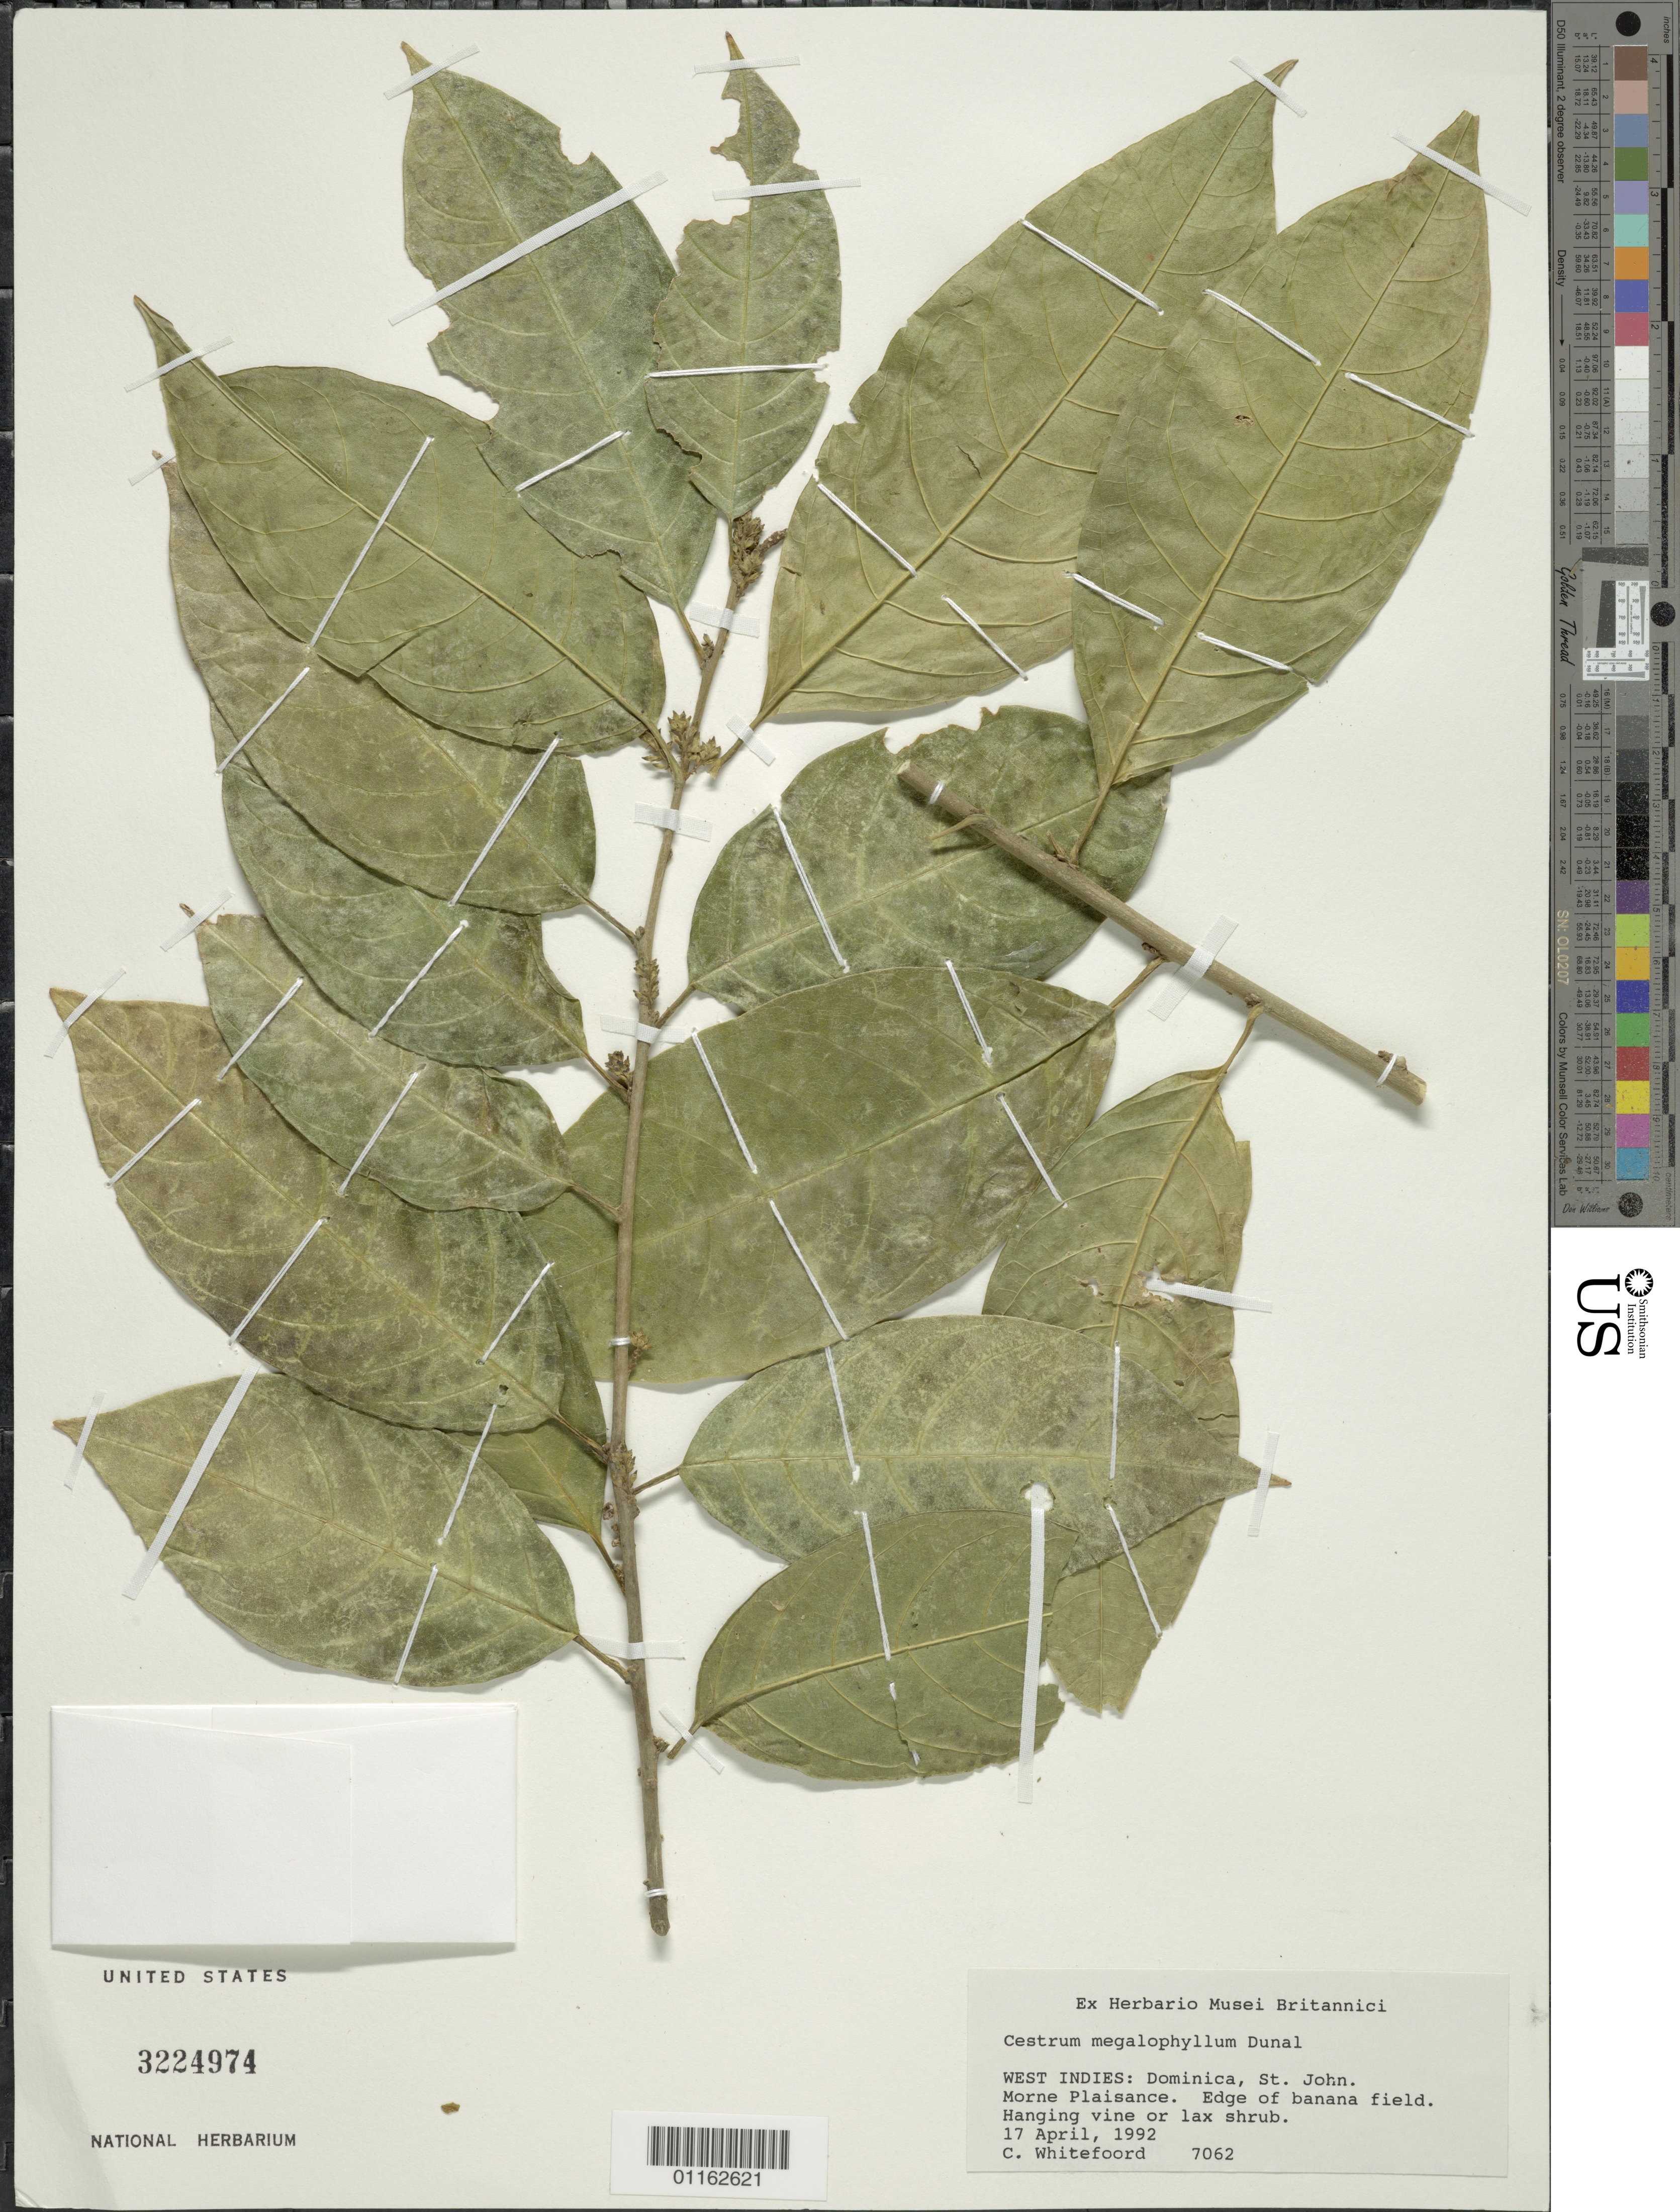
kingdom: Plantae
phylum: Tracheophyta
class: Magnoliopsida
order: Solanales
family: Solanaceae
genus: Cestrum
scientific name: Cestrum megalophyllum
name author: Dunal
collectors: C. Whitefoord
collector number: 7062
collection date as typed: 17 Apr 1992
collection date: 1992-04-17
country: Dominica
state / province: St. John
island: Dominica I.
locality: Morne Plaisance; Edge of banana field.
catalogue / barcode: US 3224974